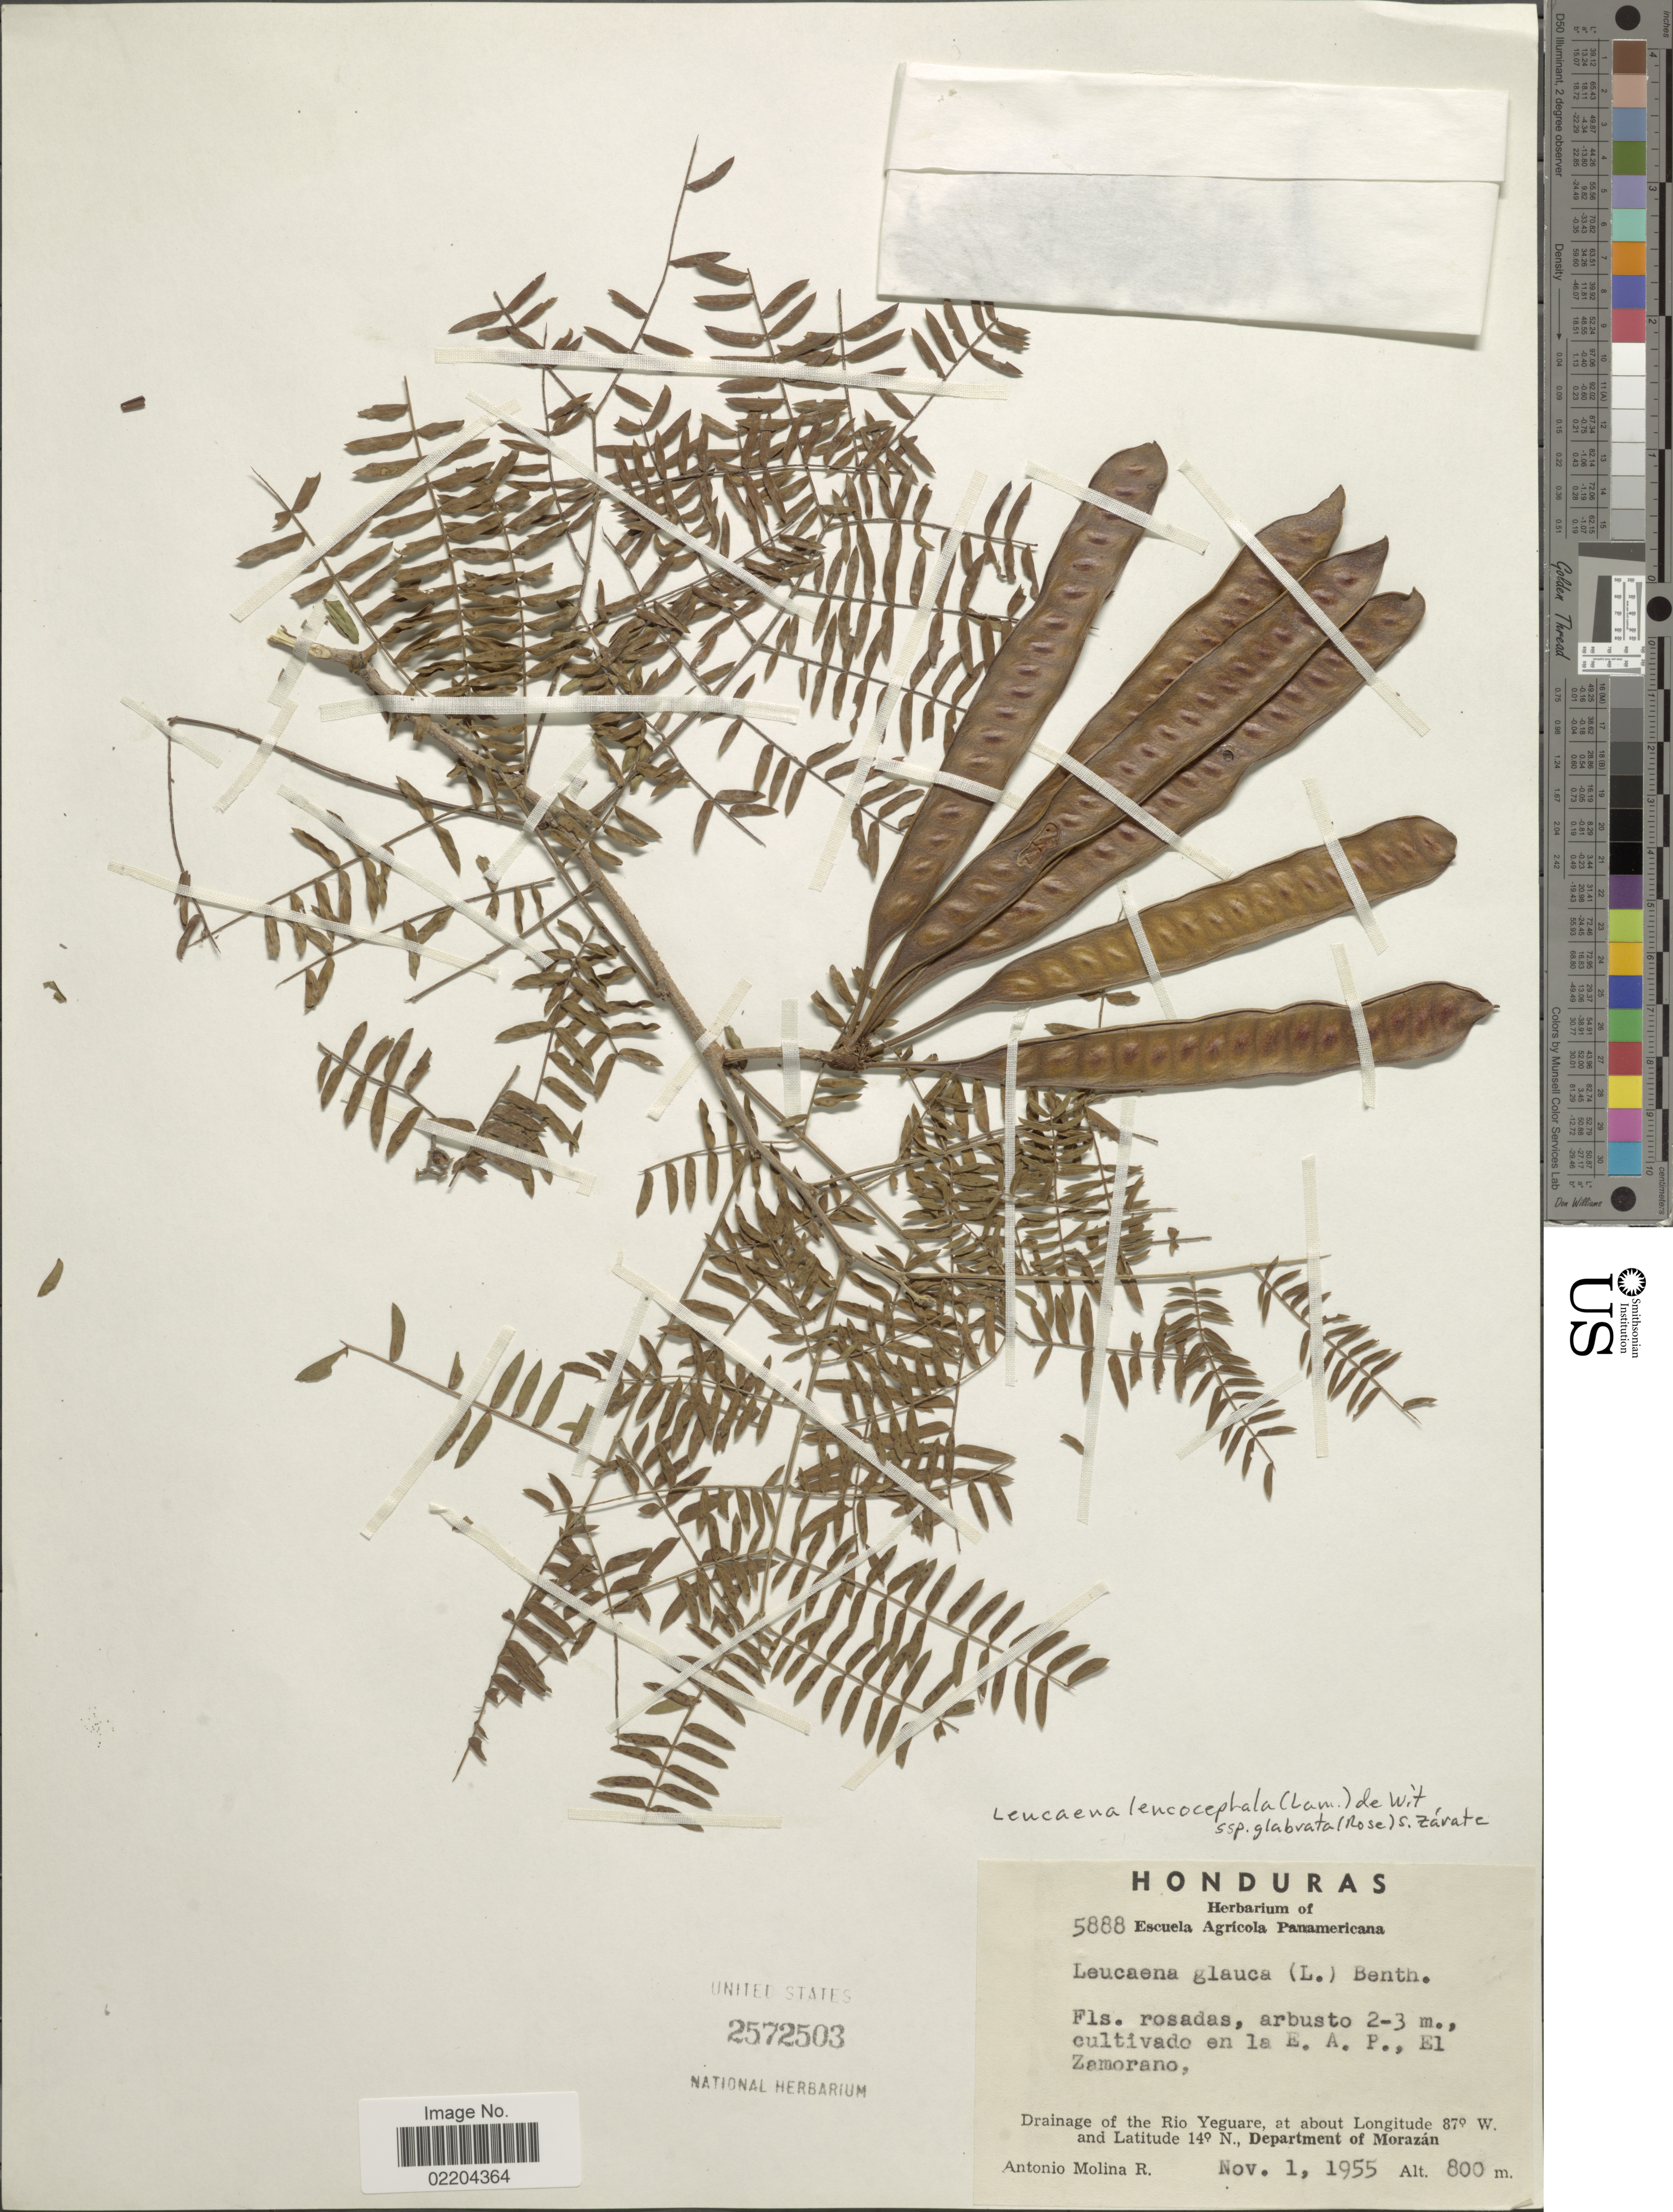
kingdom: Plantae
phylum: Tracheophyta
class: Magnoliopsida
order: Fabales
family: Fabaceae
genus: Leucaena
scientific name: Leucaena leucocephala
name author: (Lam.) de Wit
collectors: A. Molina R.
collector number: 5888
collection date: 1955-11-01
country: Honduras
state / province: Fco. Morazán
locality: En la E. A.P., El Zamorano, Drainage of the Rio Yeguar, Department of Morazan.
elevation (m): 800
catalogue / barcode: US 2572503